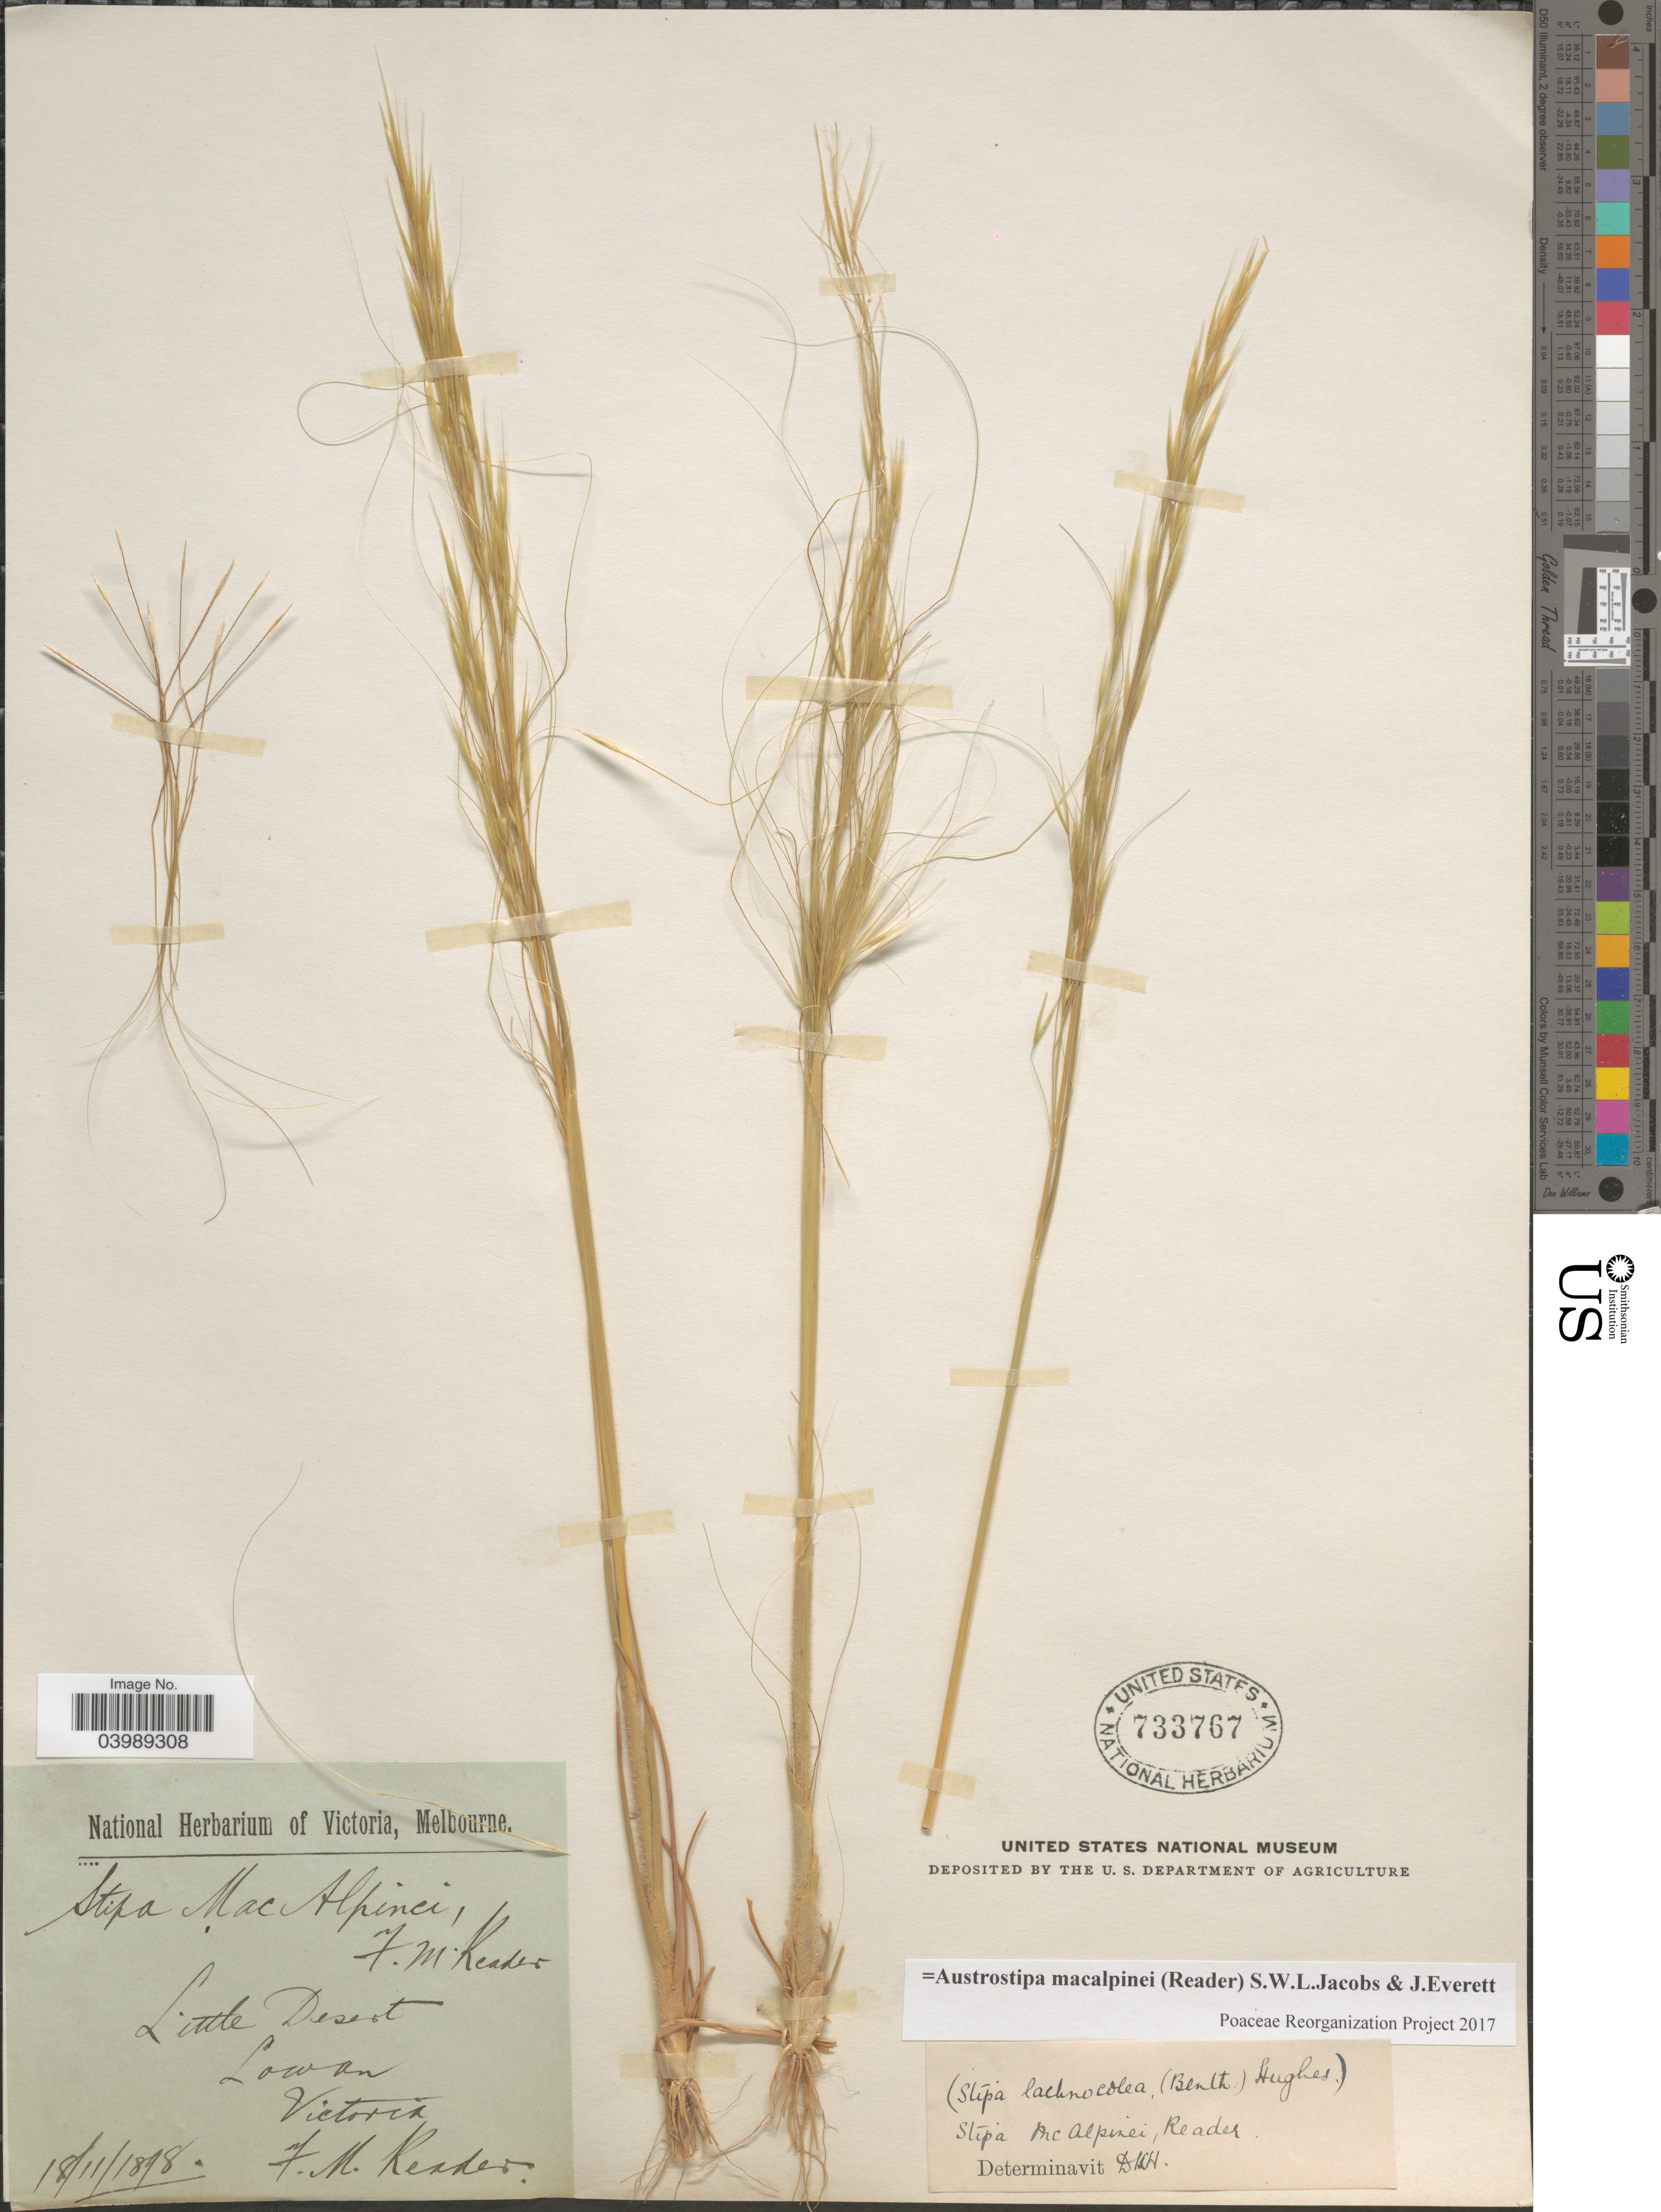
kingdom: Plantae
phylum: Tracheophyta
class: Liliopsida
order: Poales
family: Poaceae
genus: Austrostipa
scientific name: Austrostipa macalpinei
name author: (Reader) S.W.L. Jacobs & J. Everett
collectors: F. Reader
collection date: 1898-11-18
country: Australia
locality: Little Desert. Lowan. Victoria.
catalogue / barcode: US 733767